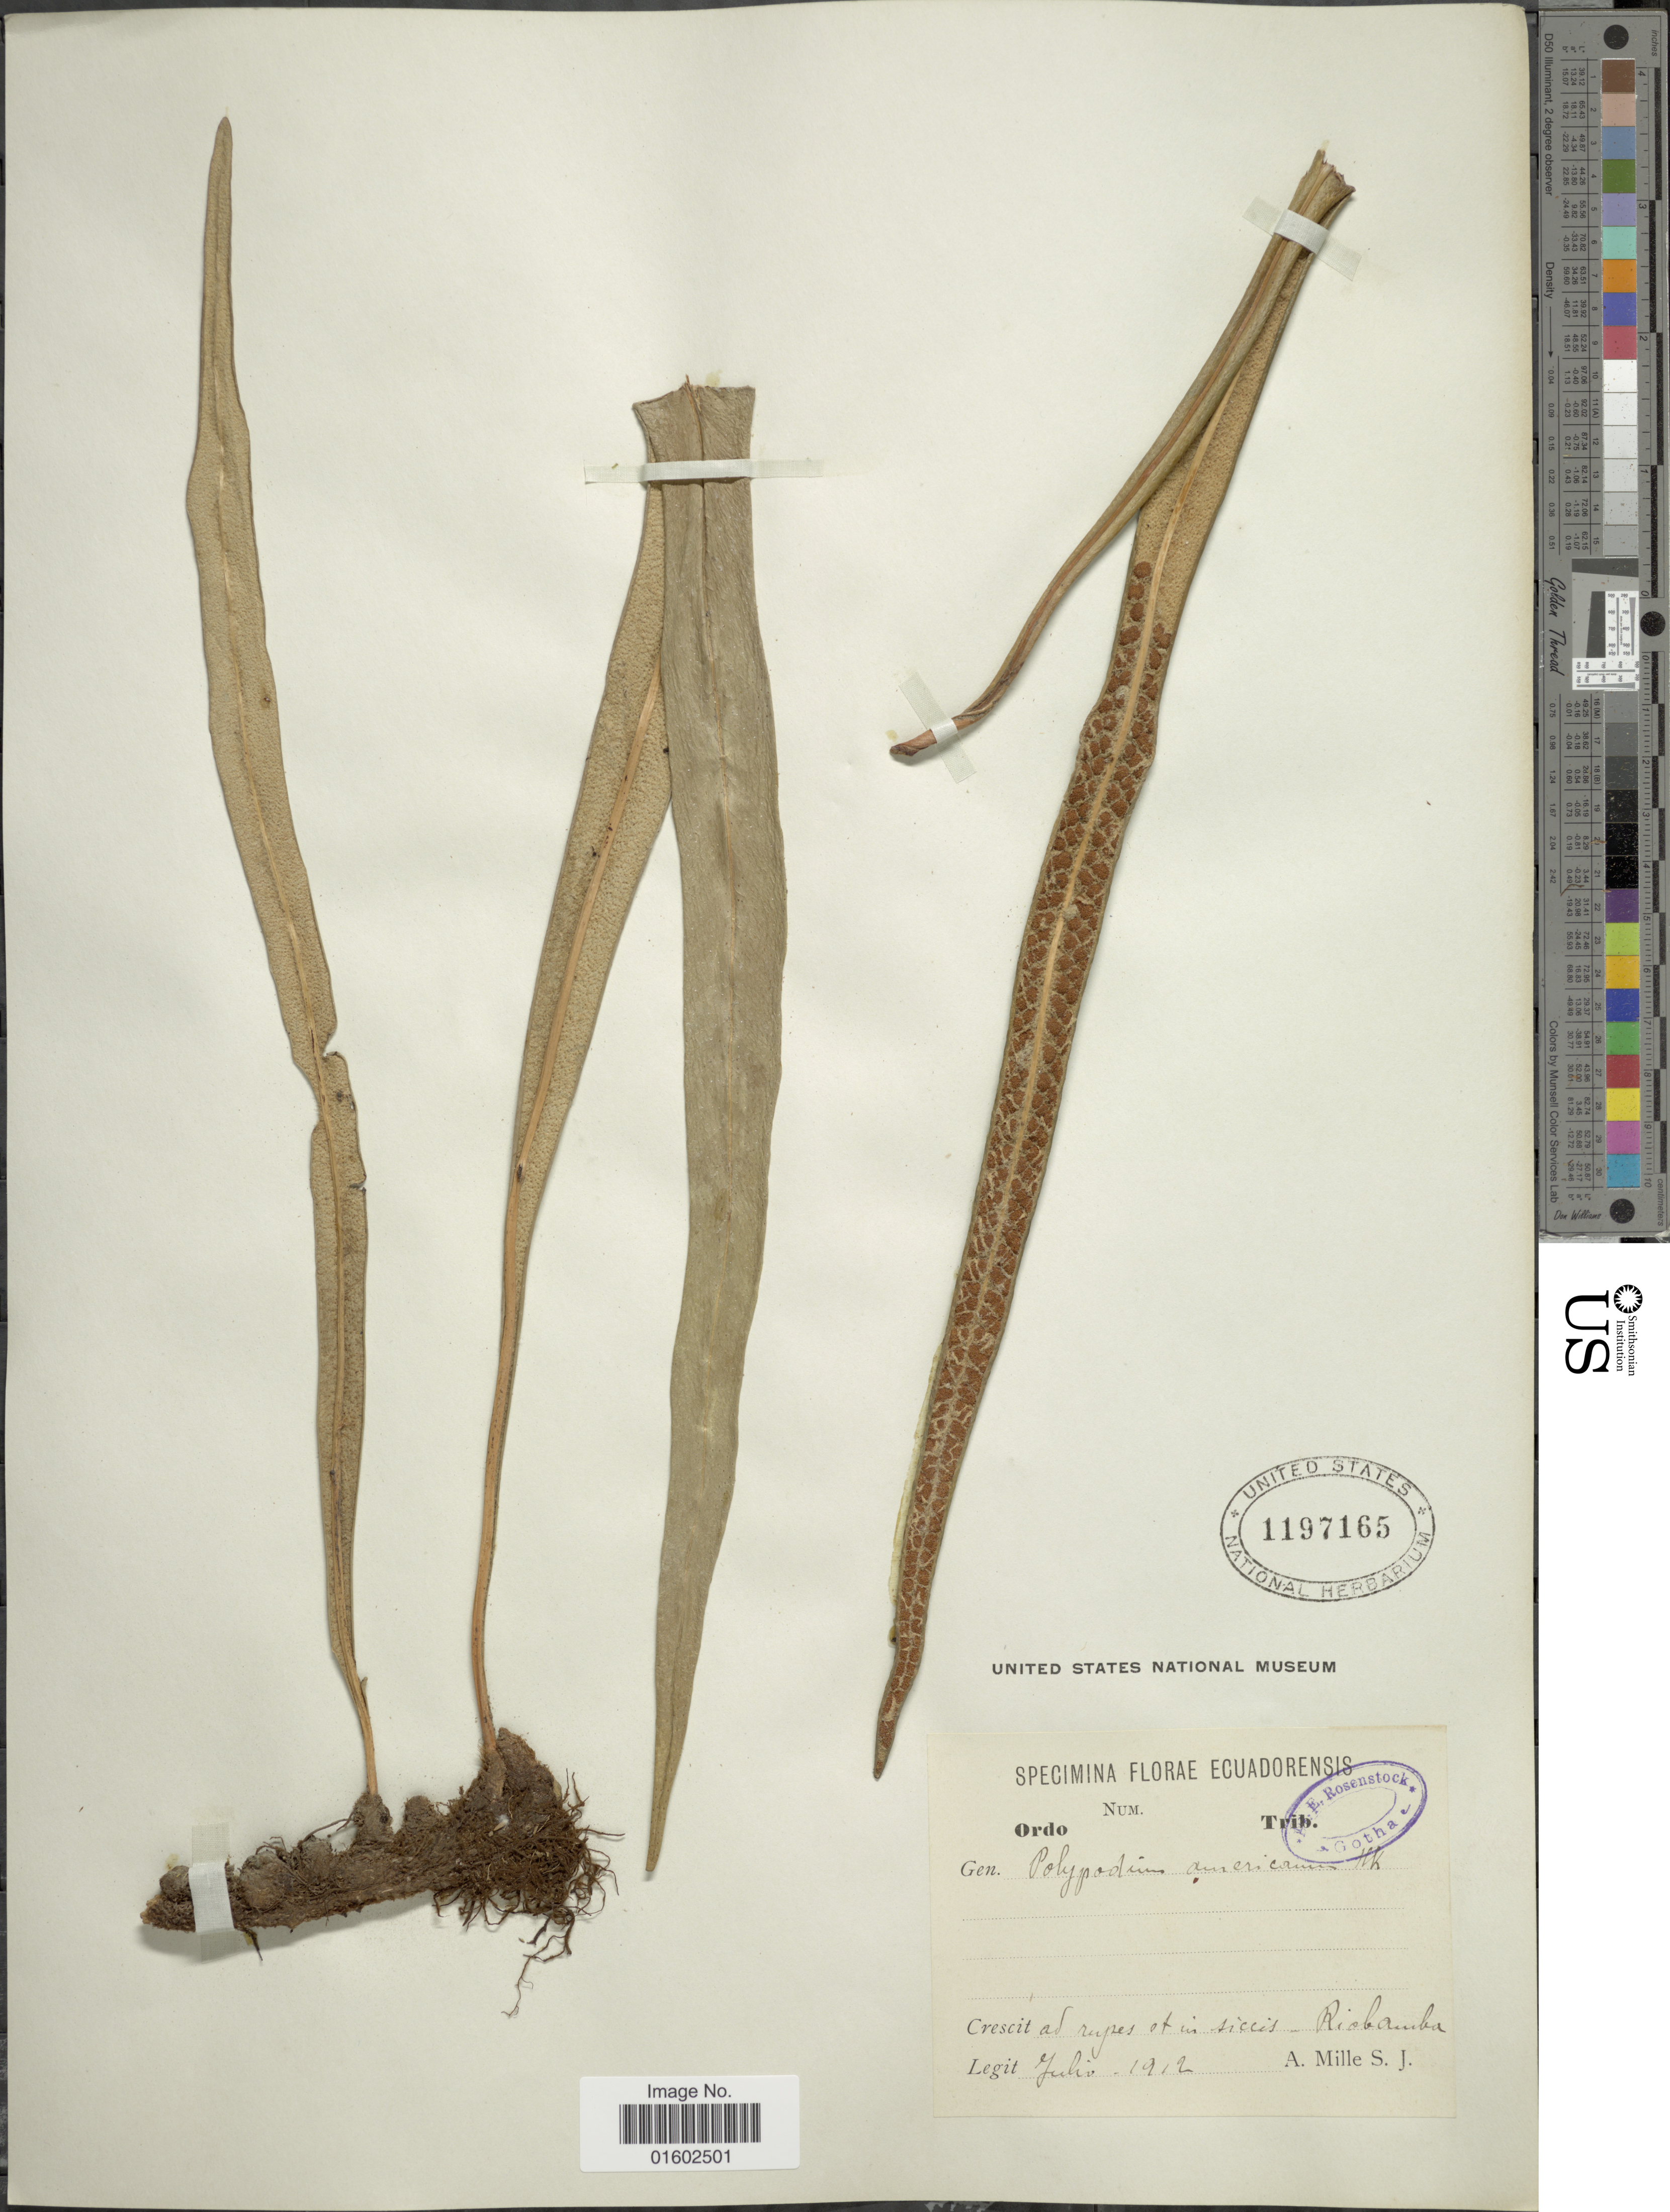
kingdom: Plantae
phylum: Tracheophyta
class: Polypodiopsida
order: Polypodiales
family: Polypodiaceae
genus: Niphidium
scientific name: Niphidium longifolium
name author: (Cav.) C.V. Morton & Lellinger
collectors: A. Mille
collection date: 1912-07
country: Ecuador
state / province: Chimborazo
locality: Riobamba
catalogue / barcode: US 1997165